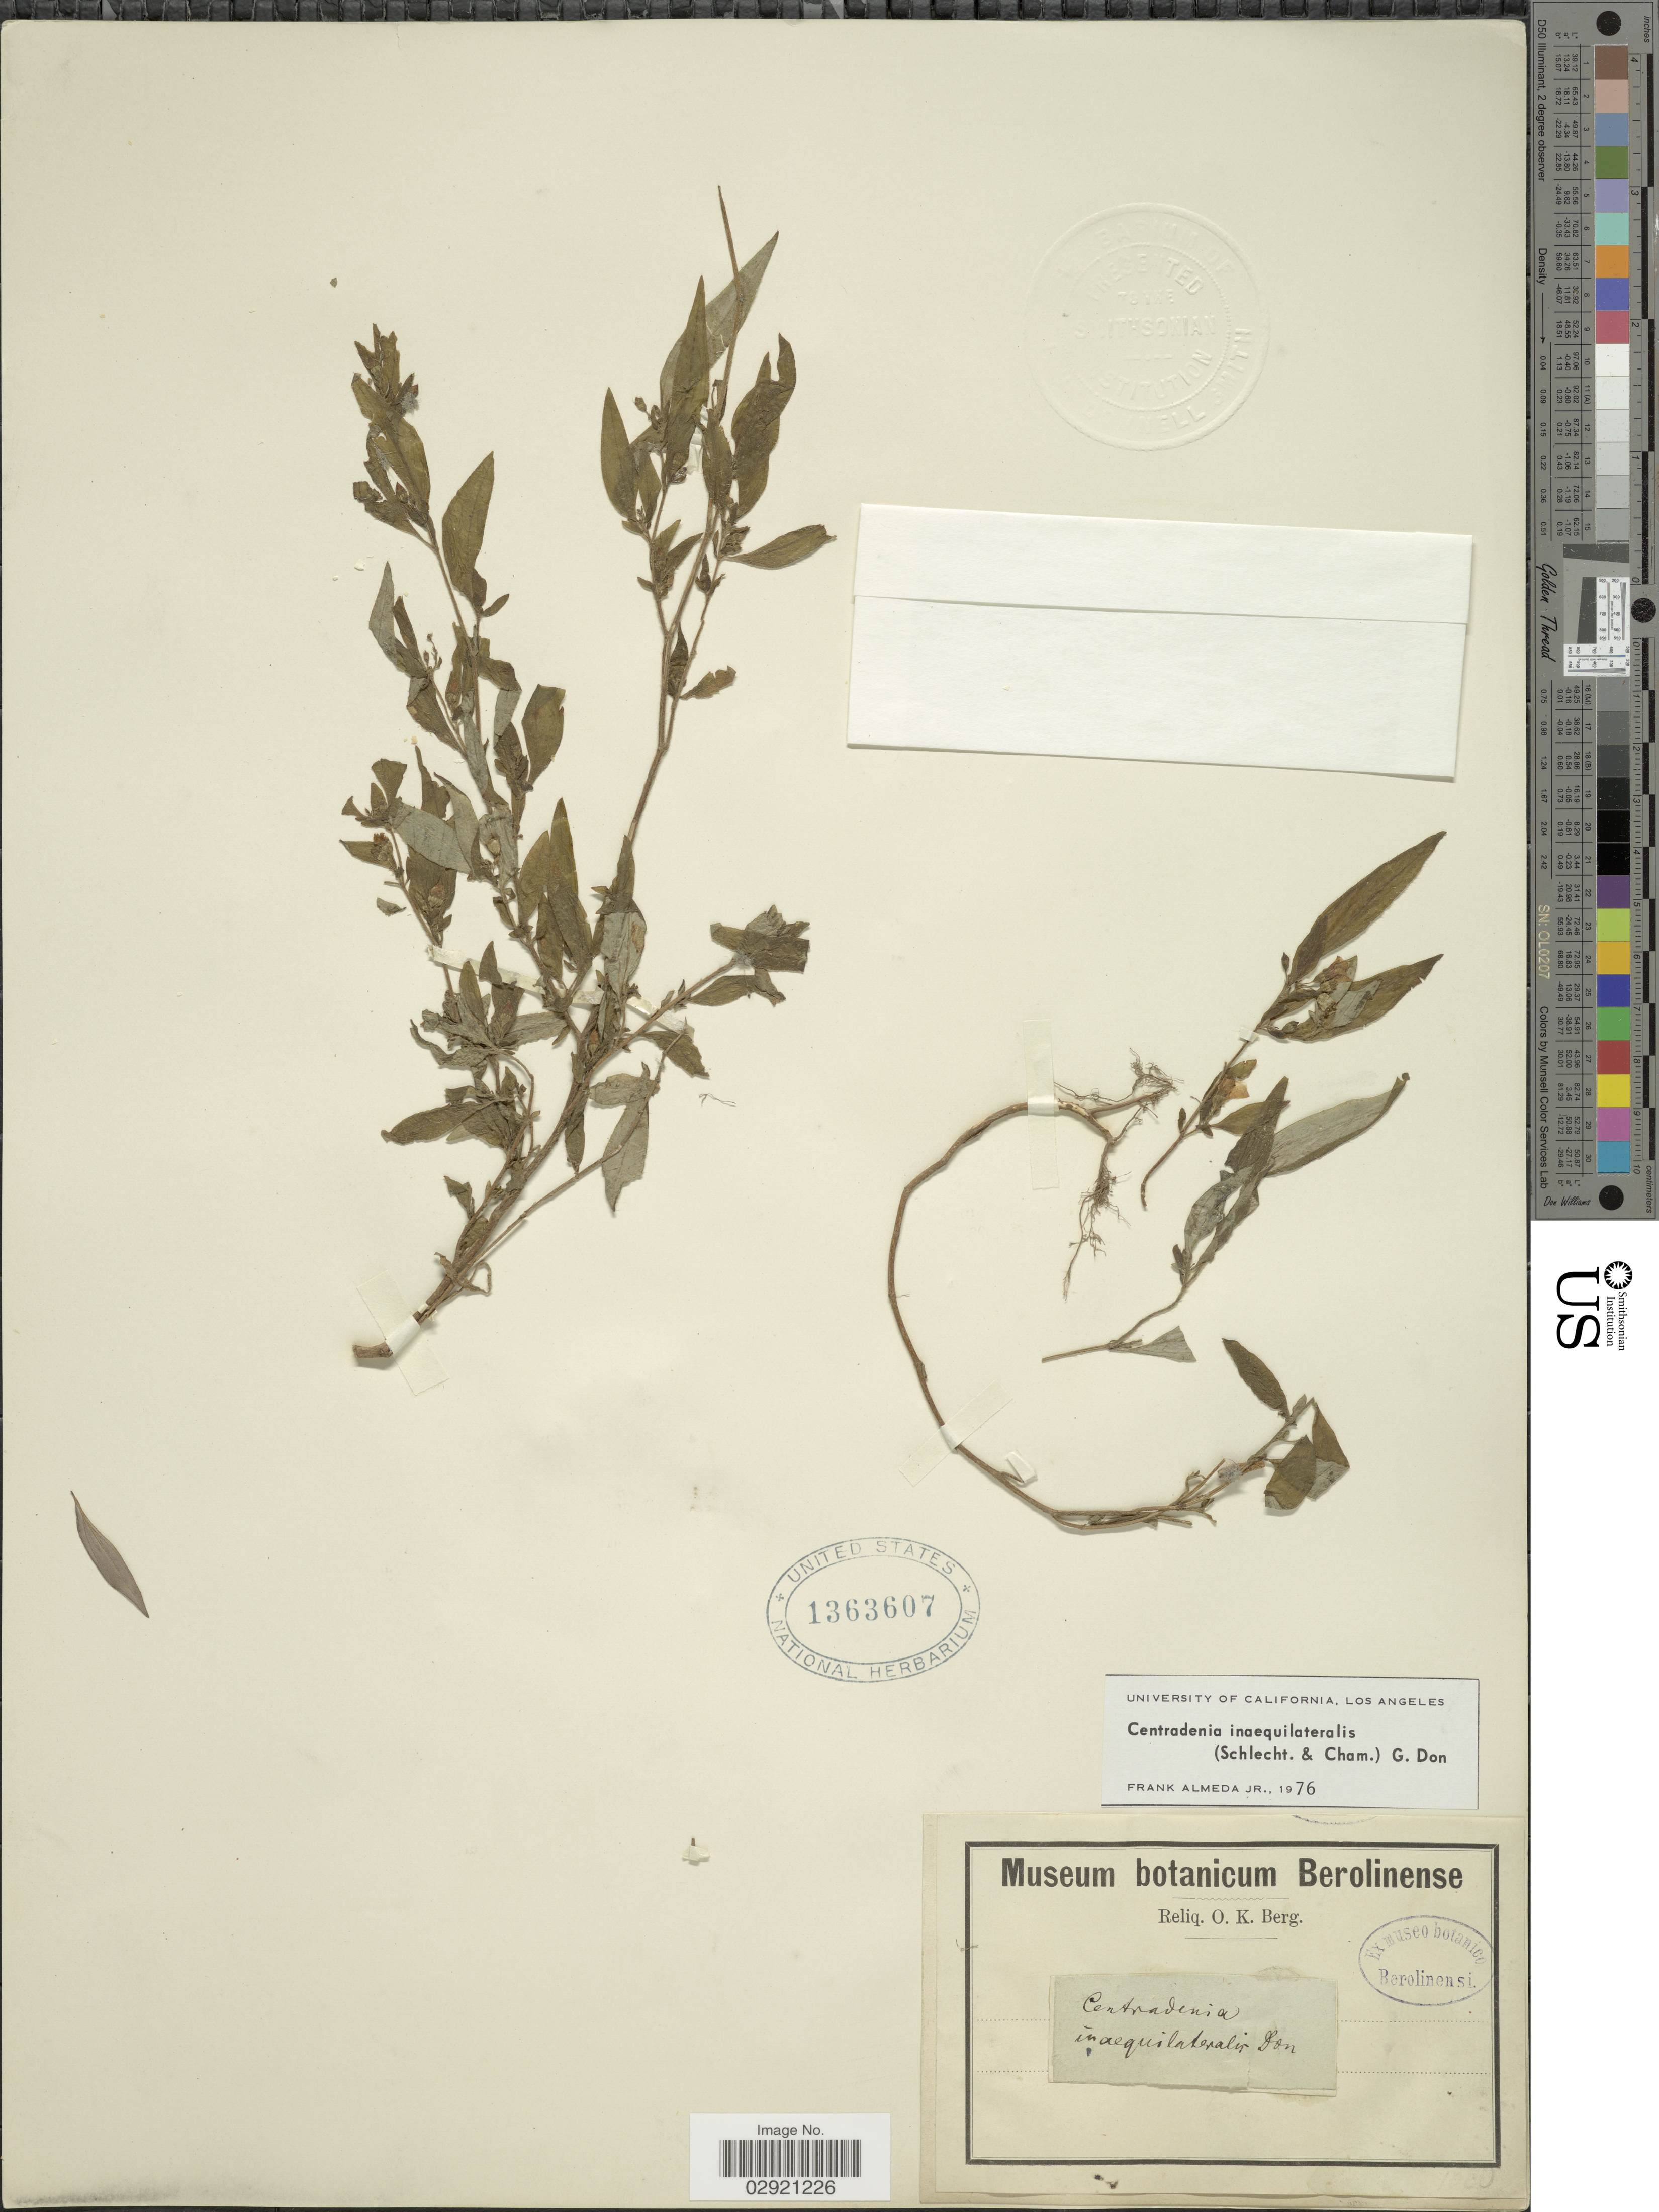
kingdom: Plantae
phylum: Tracheophyta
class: Magnoliopsida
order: Myrtales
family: Melastomataceae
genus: Centradenia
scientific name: Centradenia inaequilateralis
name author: (Gleason) G. Don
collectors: O. K. Berg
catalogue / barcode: US 1363607